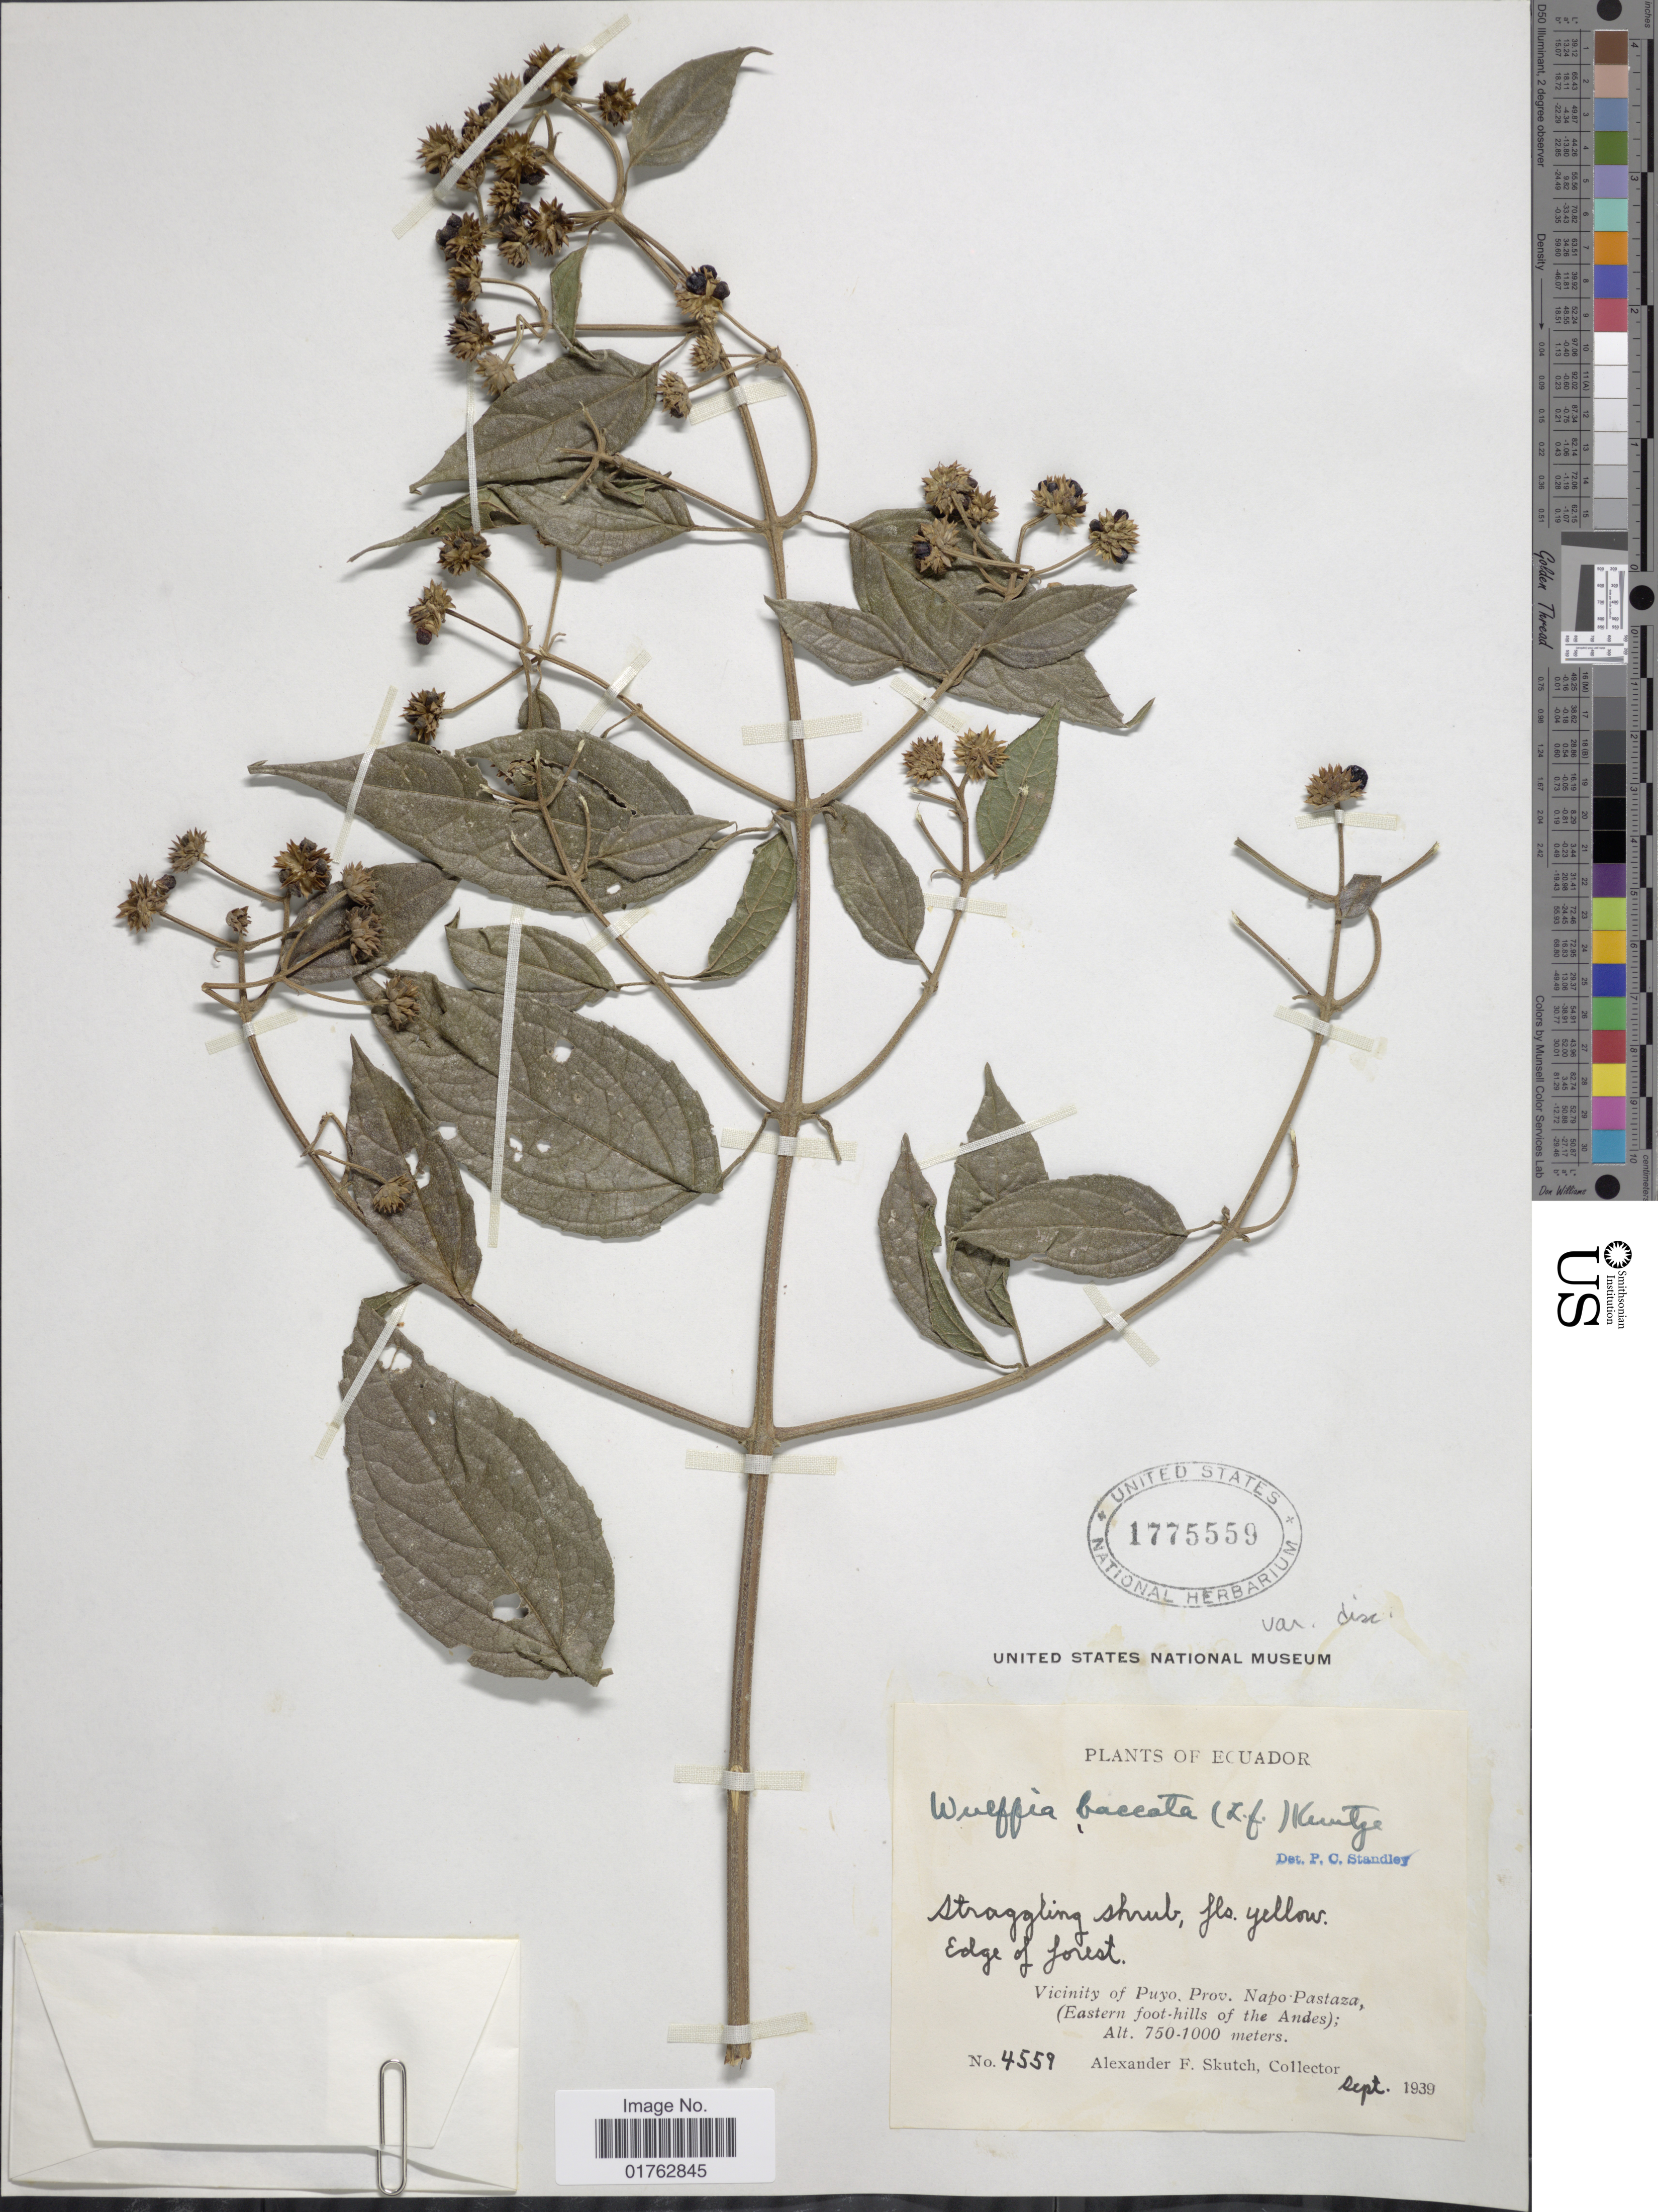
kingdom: Plantae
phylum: Tracheophyta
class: Magnoliopsida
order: Asterales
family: Asteraceae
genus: Wulffia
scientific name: Wulffia baccata var. discoidea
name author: S.F. Blake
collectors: A. F. Skutch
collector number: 4559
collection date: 1939-09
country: Ecuador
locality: Vicinity of Puyo, Prov. Napo-Pastaza, (Eastern foot-hills of the Andes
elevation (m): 750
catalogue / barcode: US 1775559